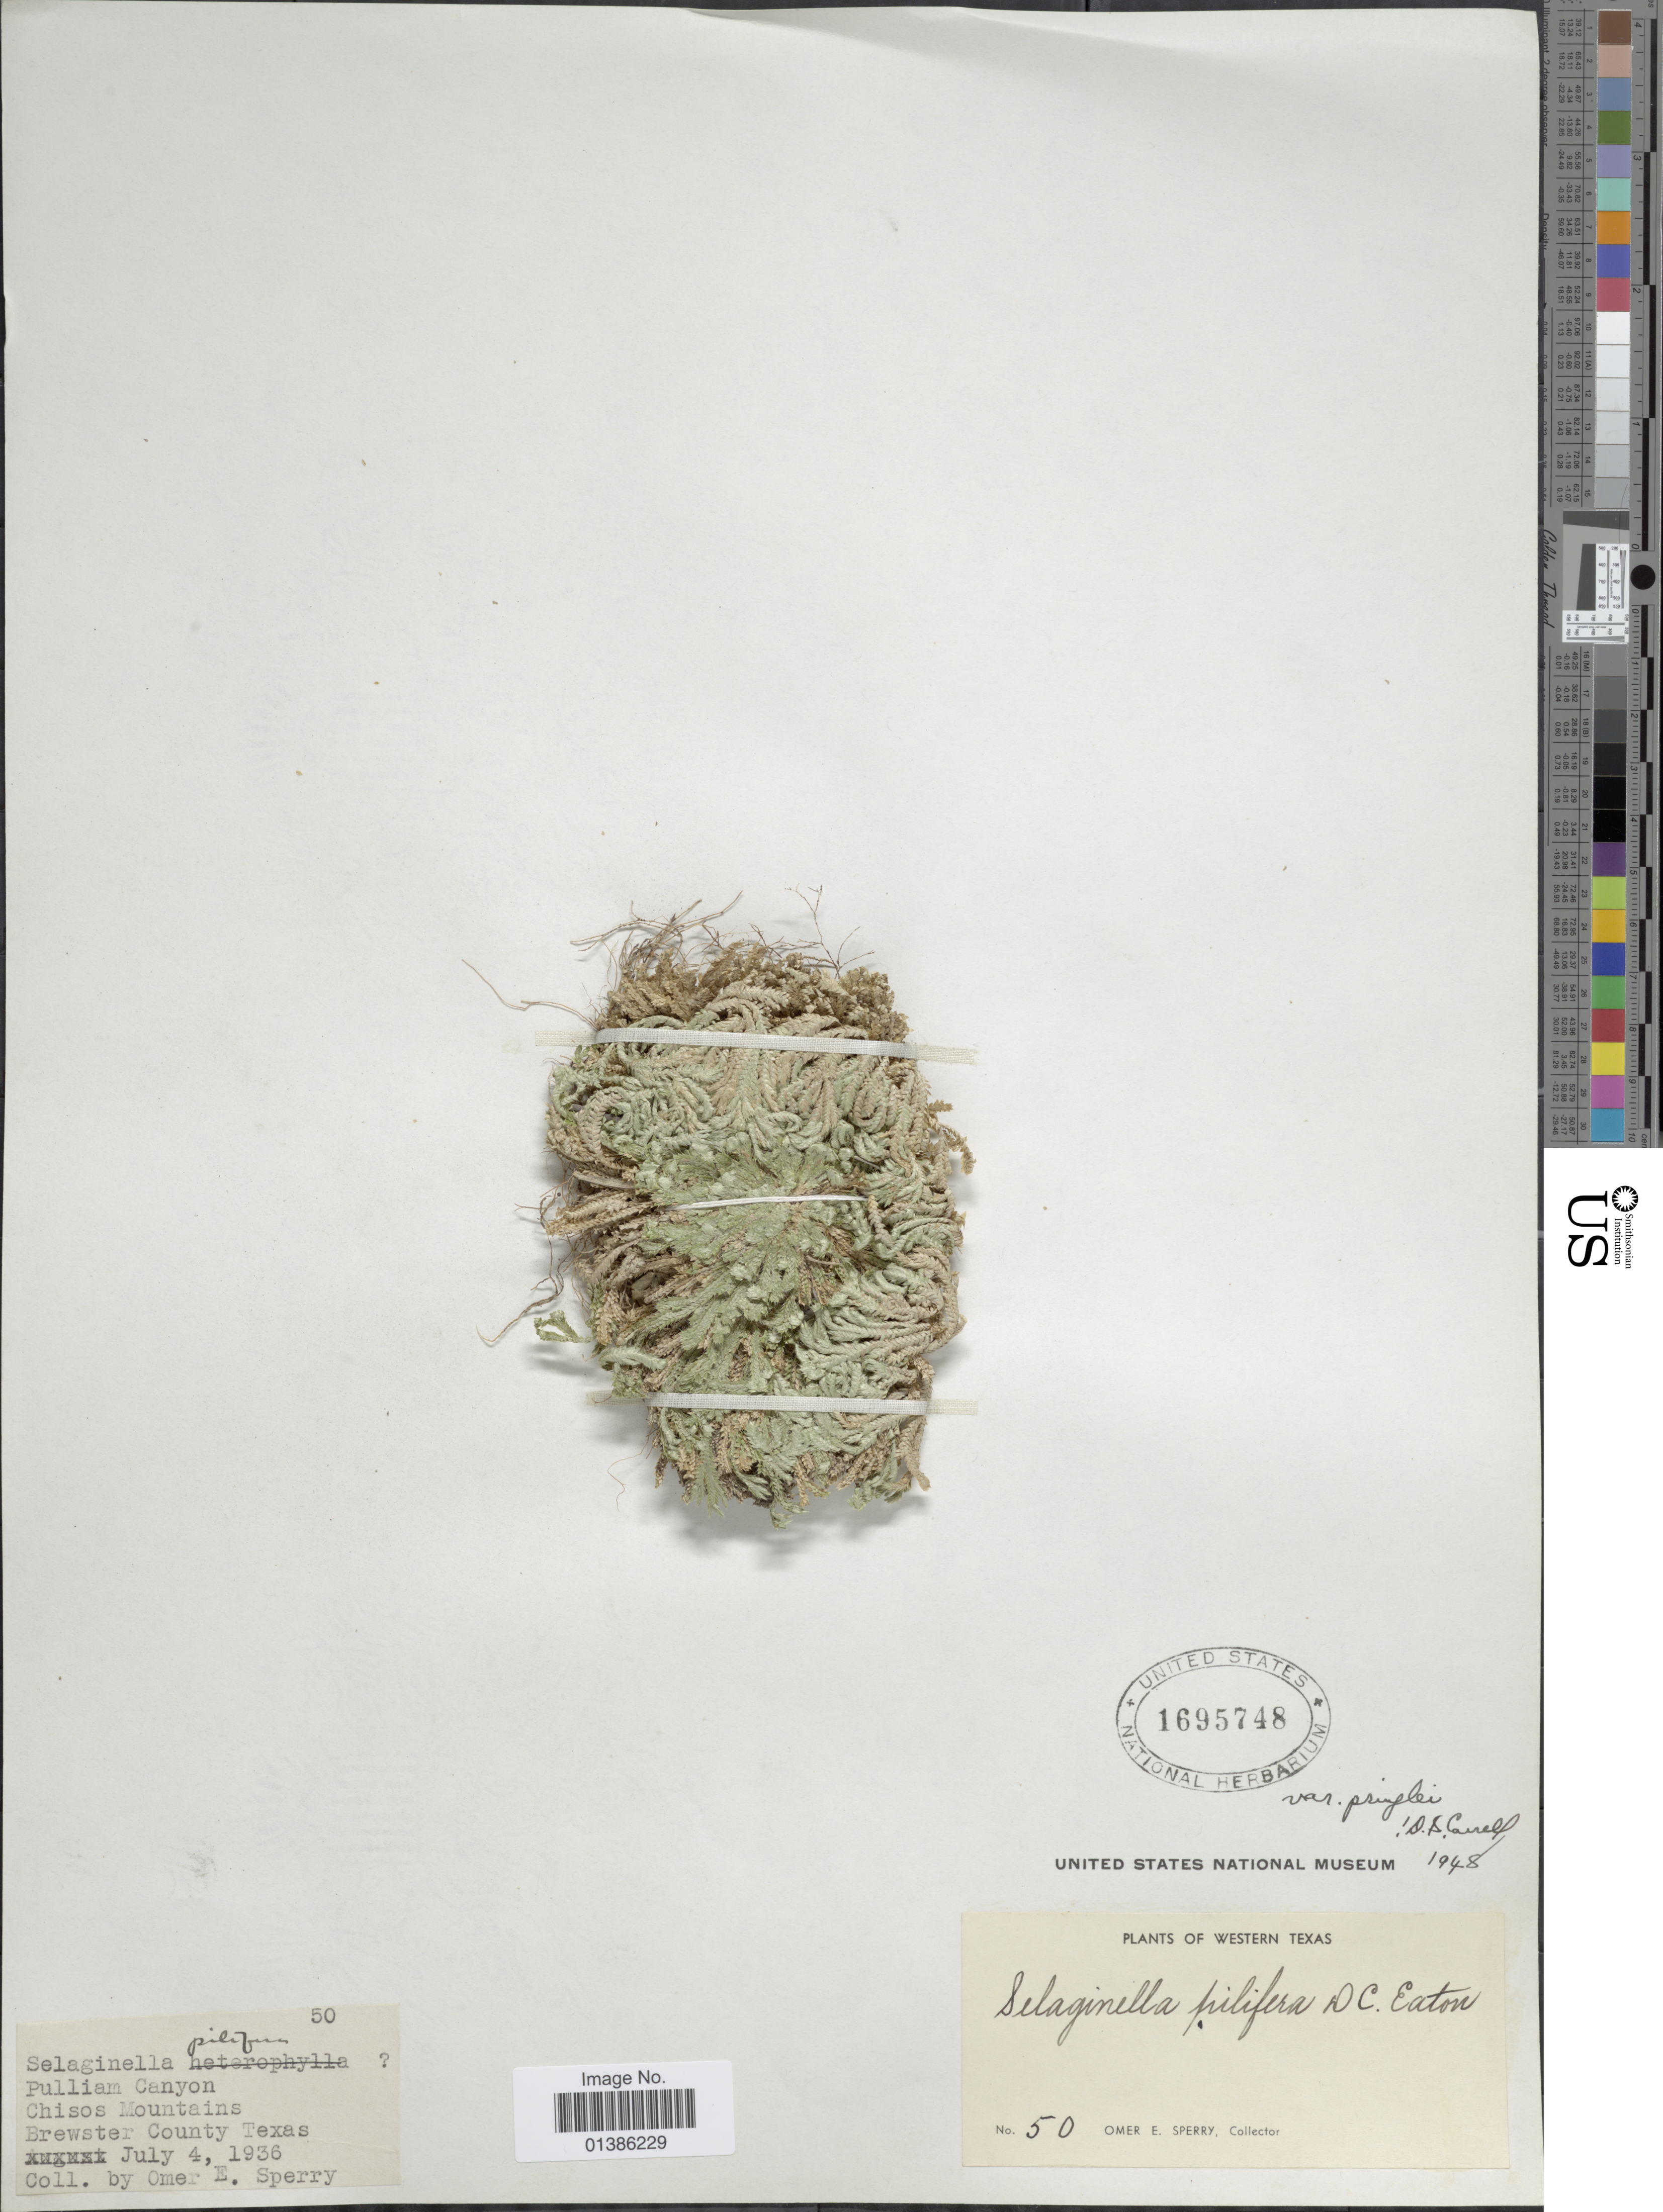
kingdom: Plantae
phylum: Tracheophyta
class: Lycopodiopsida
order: Selaginellales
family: Selaginellaceae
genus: Selaginella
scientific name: Selaginella pilifera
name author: A. Braun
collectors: O. E. Sperry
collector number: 50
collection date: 1936-07-04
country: United States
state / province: Texas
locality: Western Texas. Pulliam Canyon. Chisos Mountains. Brewster County.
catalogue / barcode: US 1695748